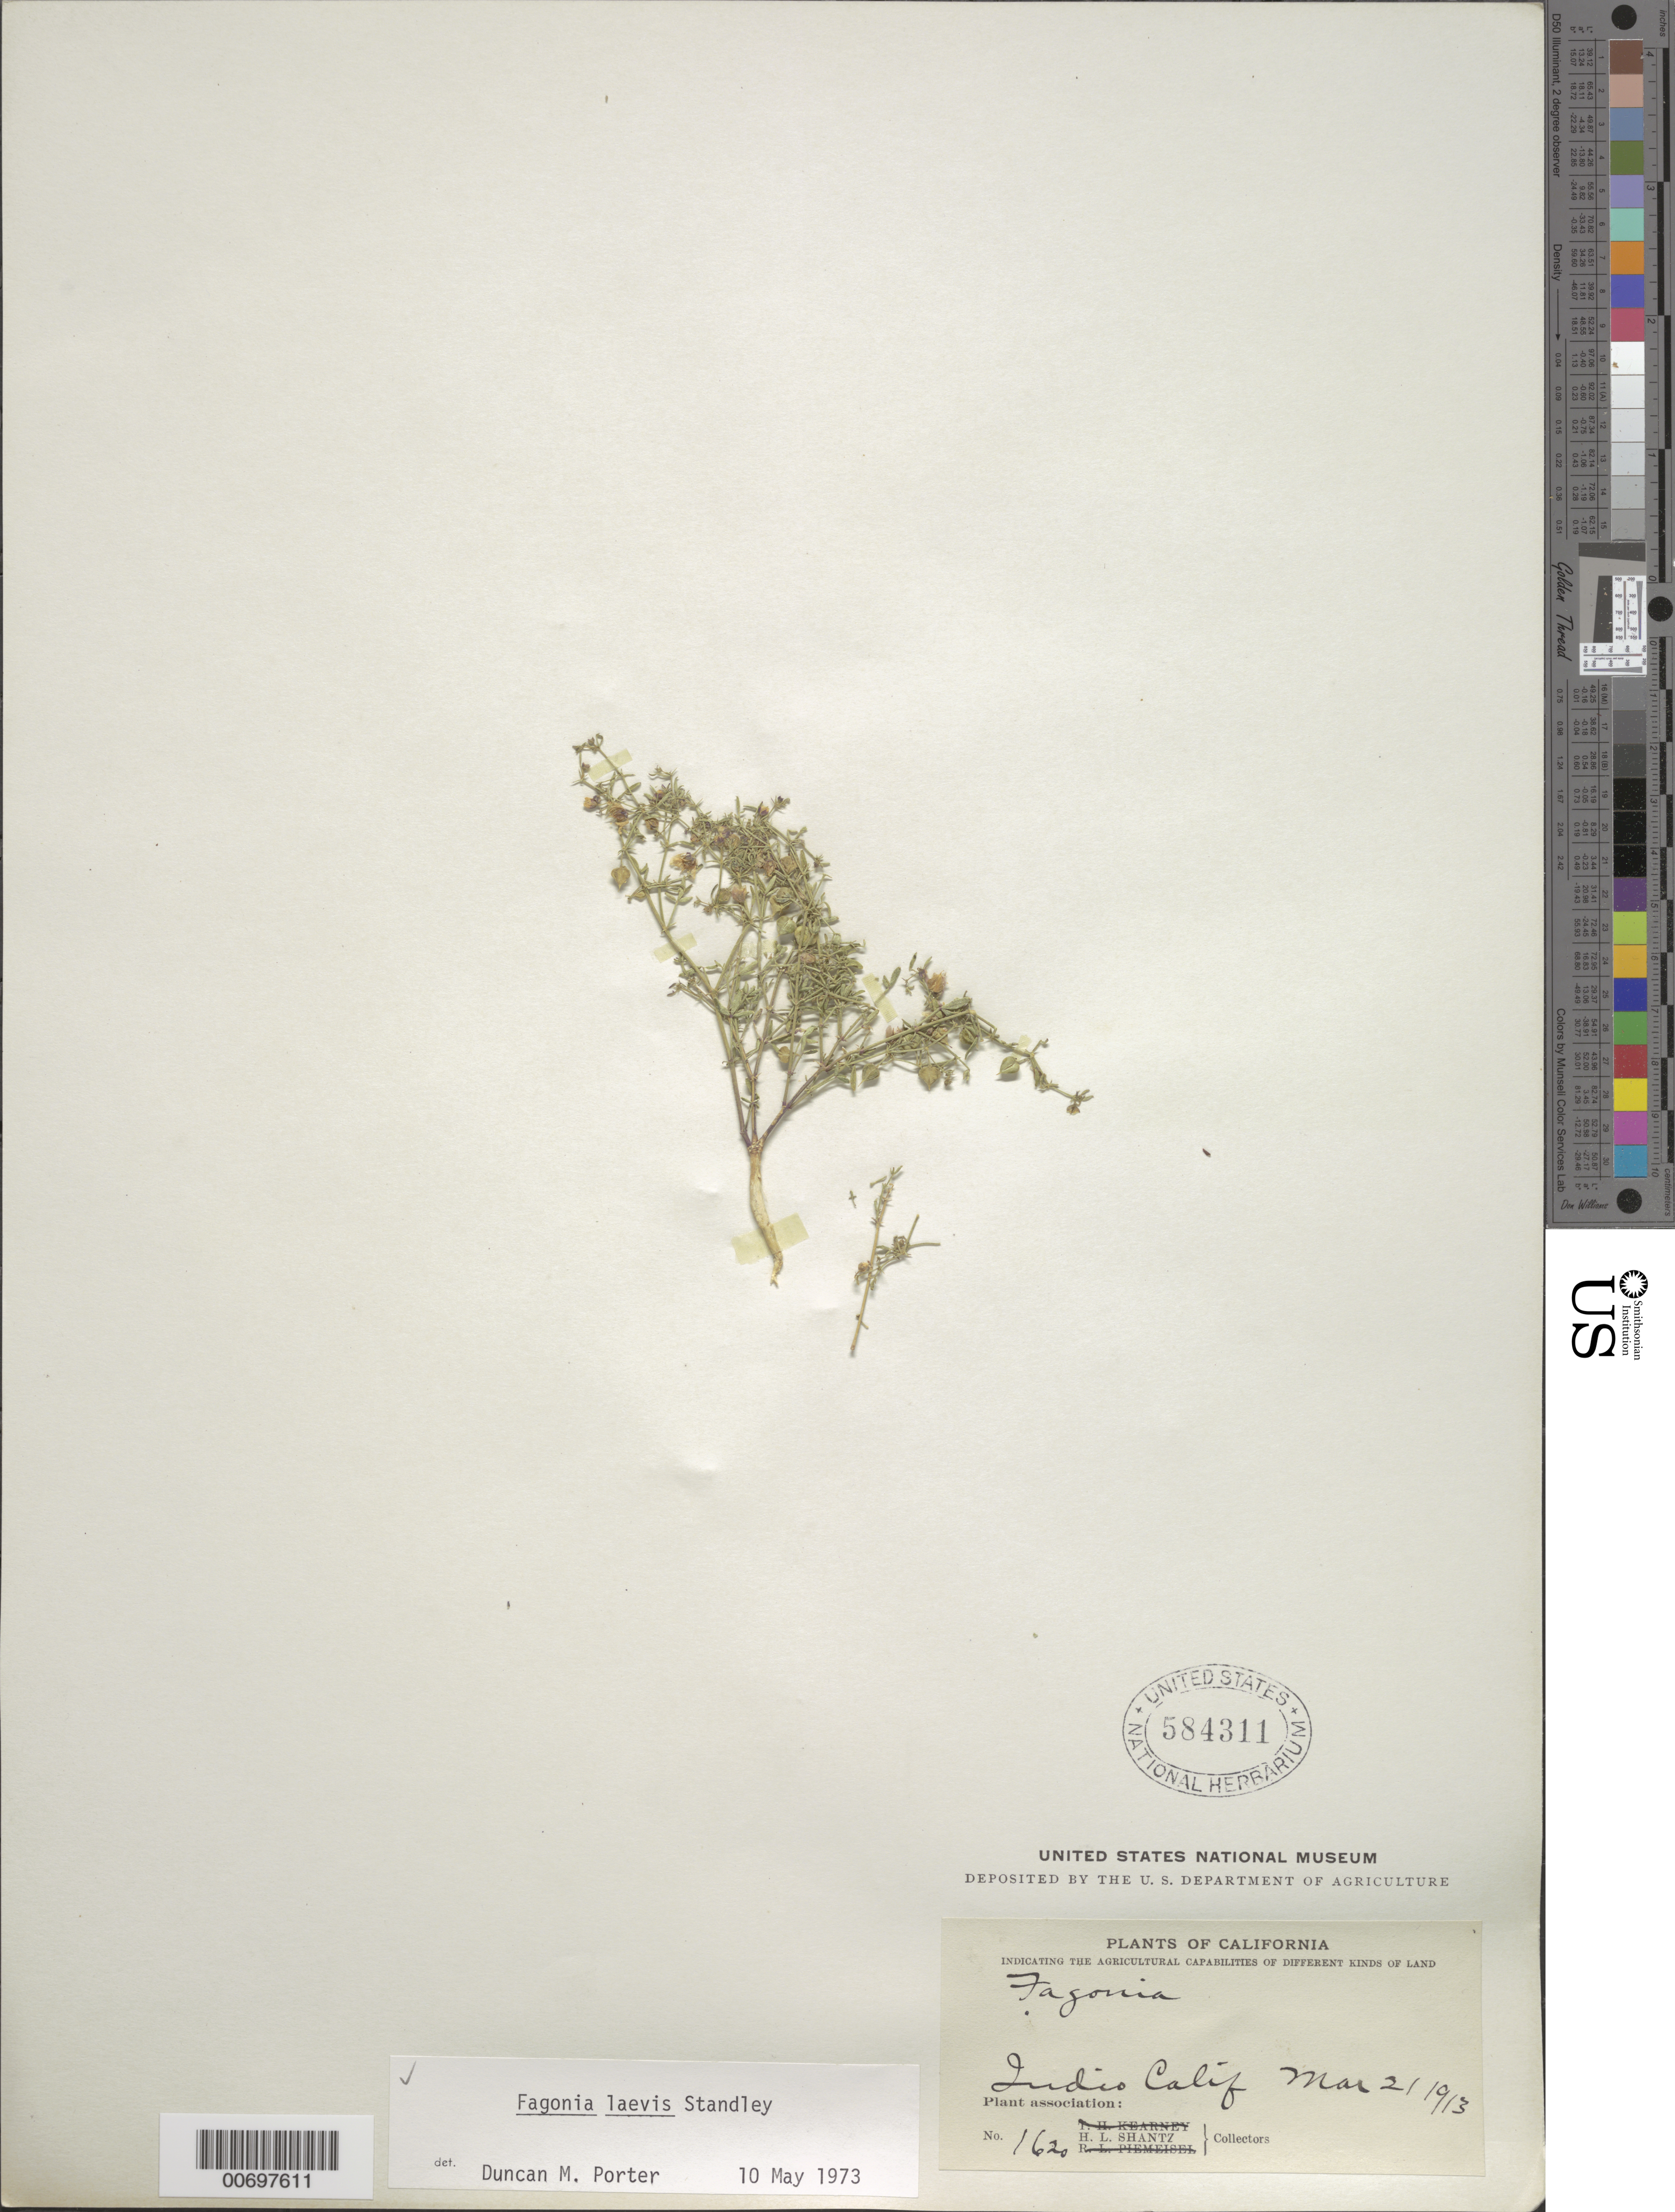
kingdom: Plantae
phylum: Tracheophyta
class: Magnoliopsida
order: Zygophyllales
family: Zygophyllaceae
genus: Fagonia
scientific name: Fagonia laevis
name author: Standl.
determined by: Porter, D. M.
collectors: H. Shantz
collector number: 1620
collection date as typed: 21 Mar 1913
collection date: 1913-03-21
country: United States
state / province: California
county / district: Riverside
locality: Indio.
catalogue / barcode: US 584311